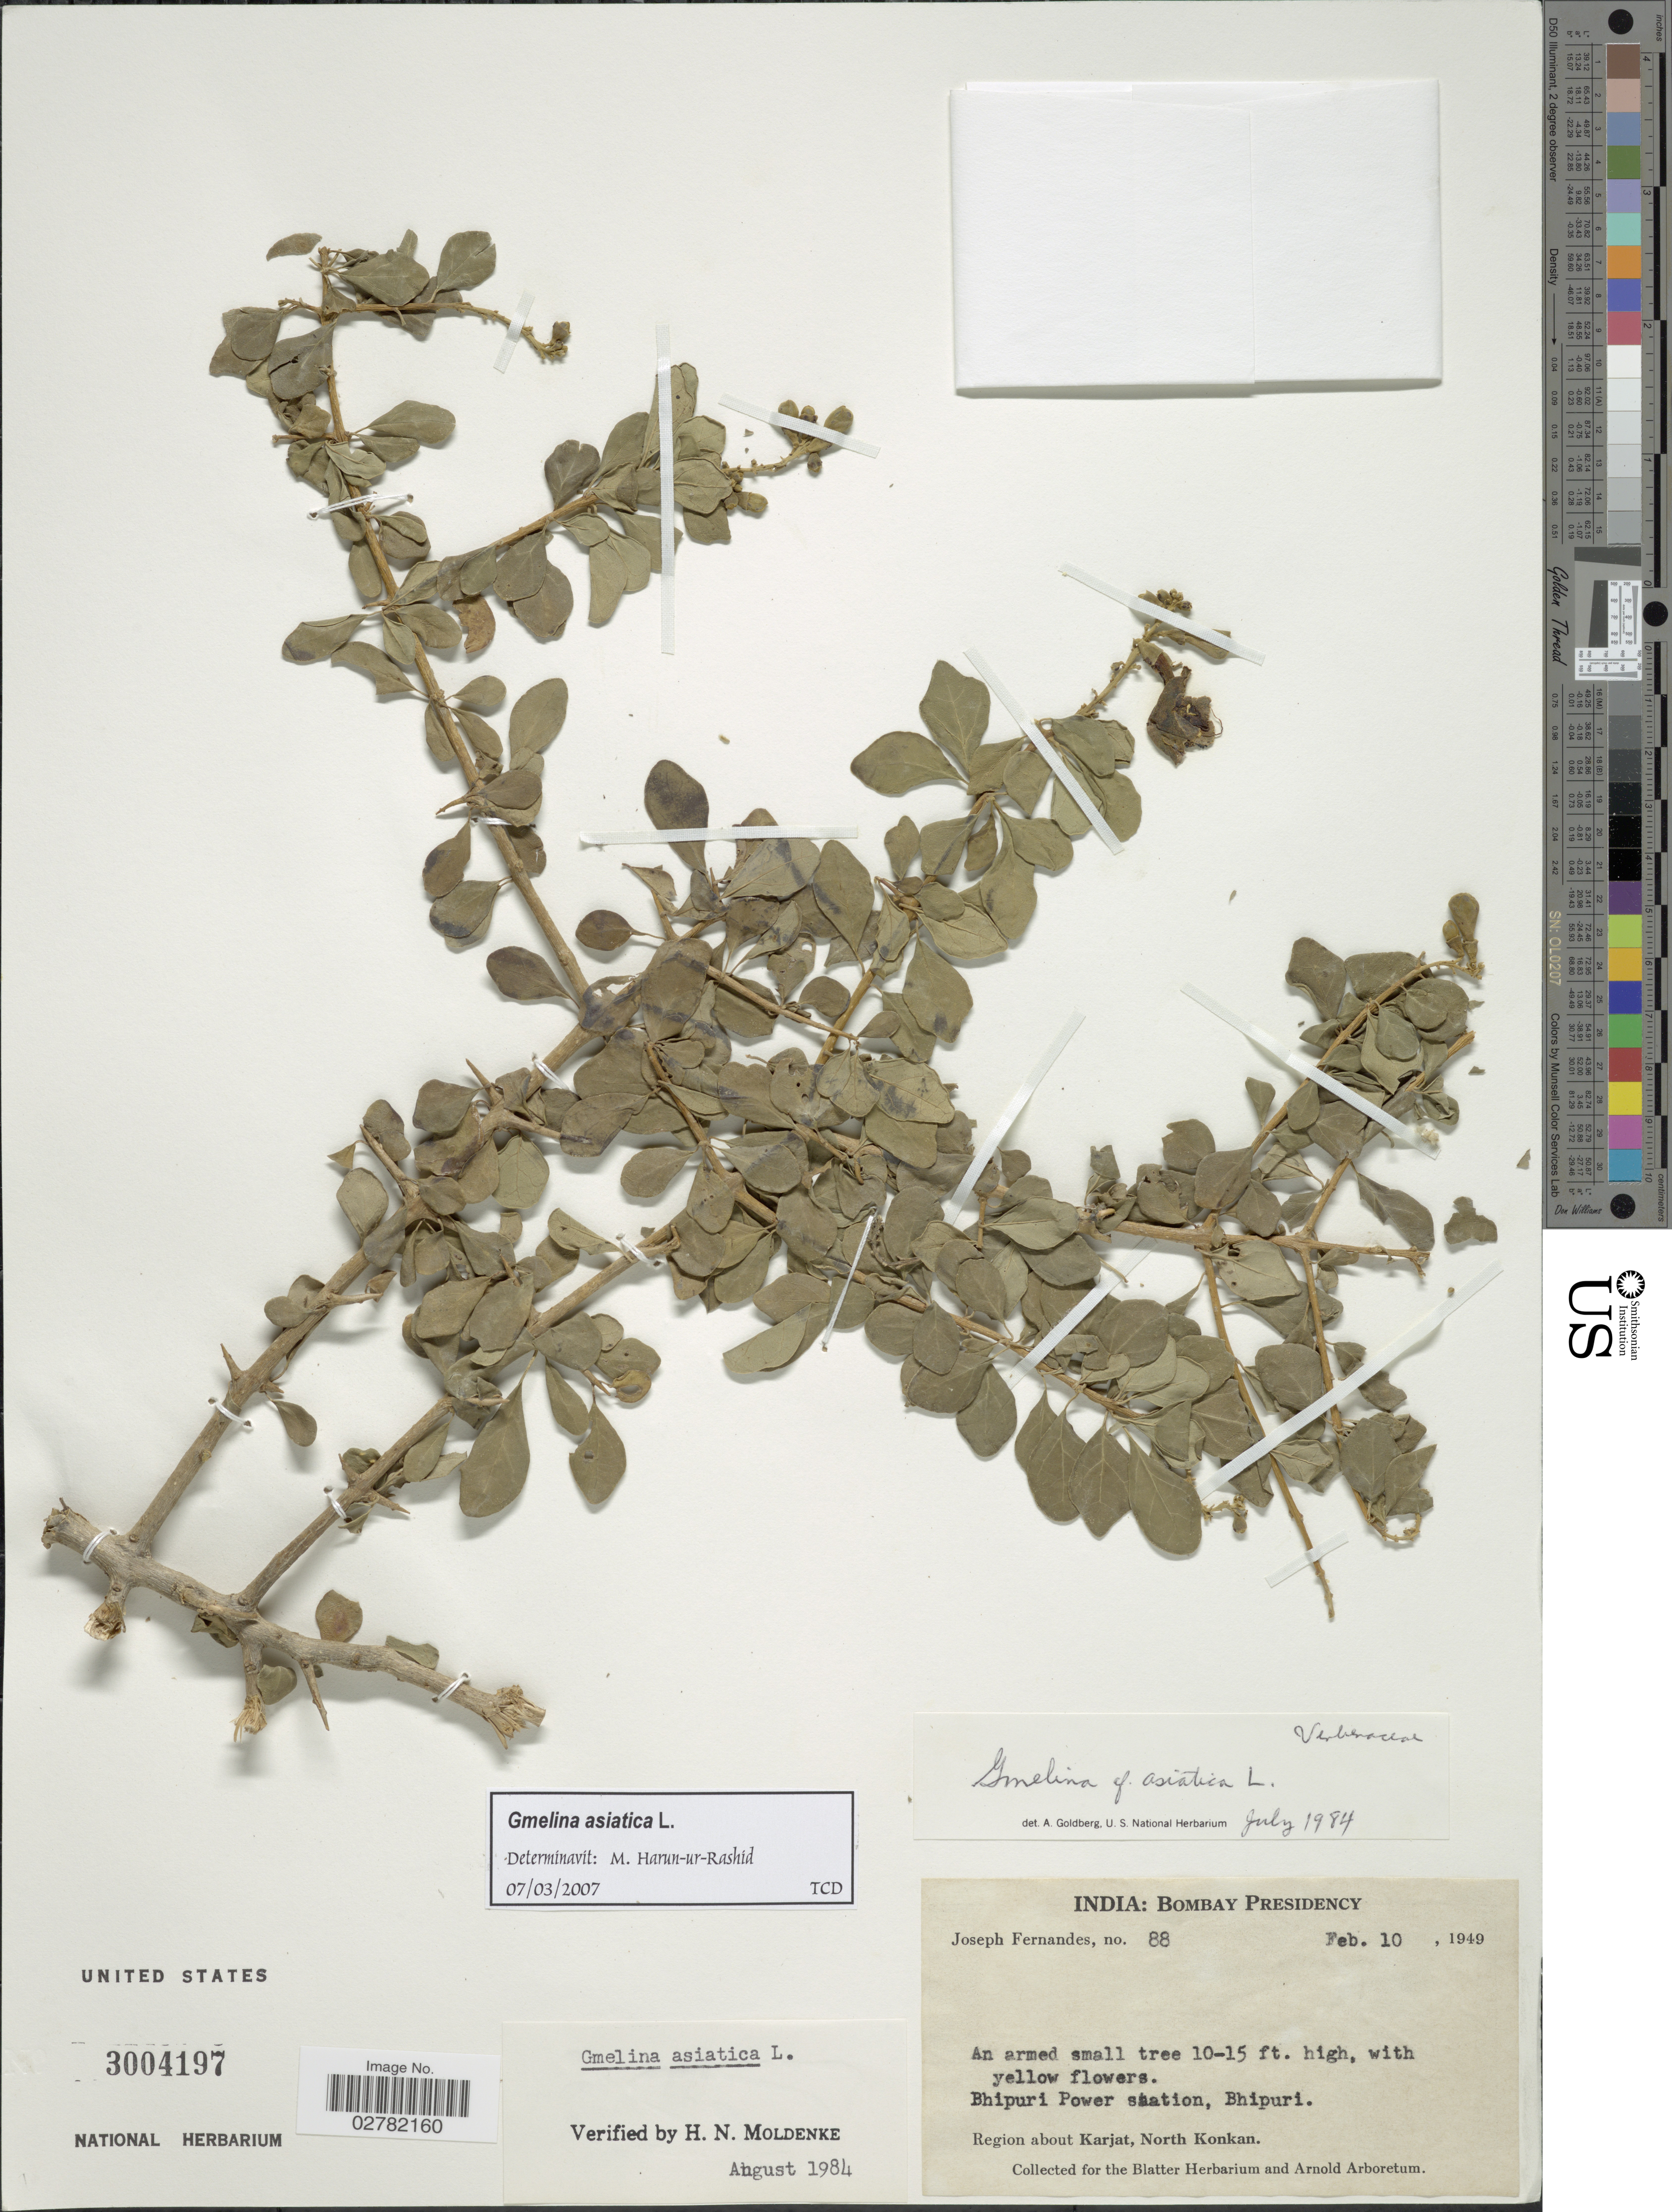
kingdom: Plantae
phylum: Tracheophyta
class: Magnoliopsida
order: Lamiales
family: Lamiaceae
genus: Gmelina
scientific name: Gmelina asiatica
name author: L.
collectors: J. Fernandes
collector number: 88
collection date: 1949-02-10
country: India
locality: Bombay Residency. Bhipuri Power station, Bhipuri. Region about Karjat, North Konkan.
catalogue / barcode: US 3004197